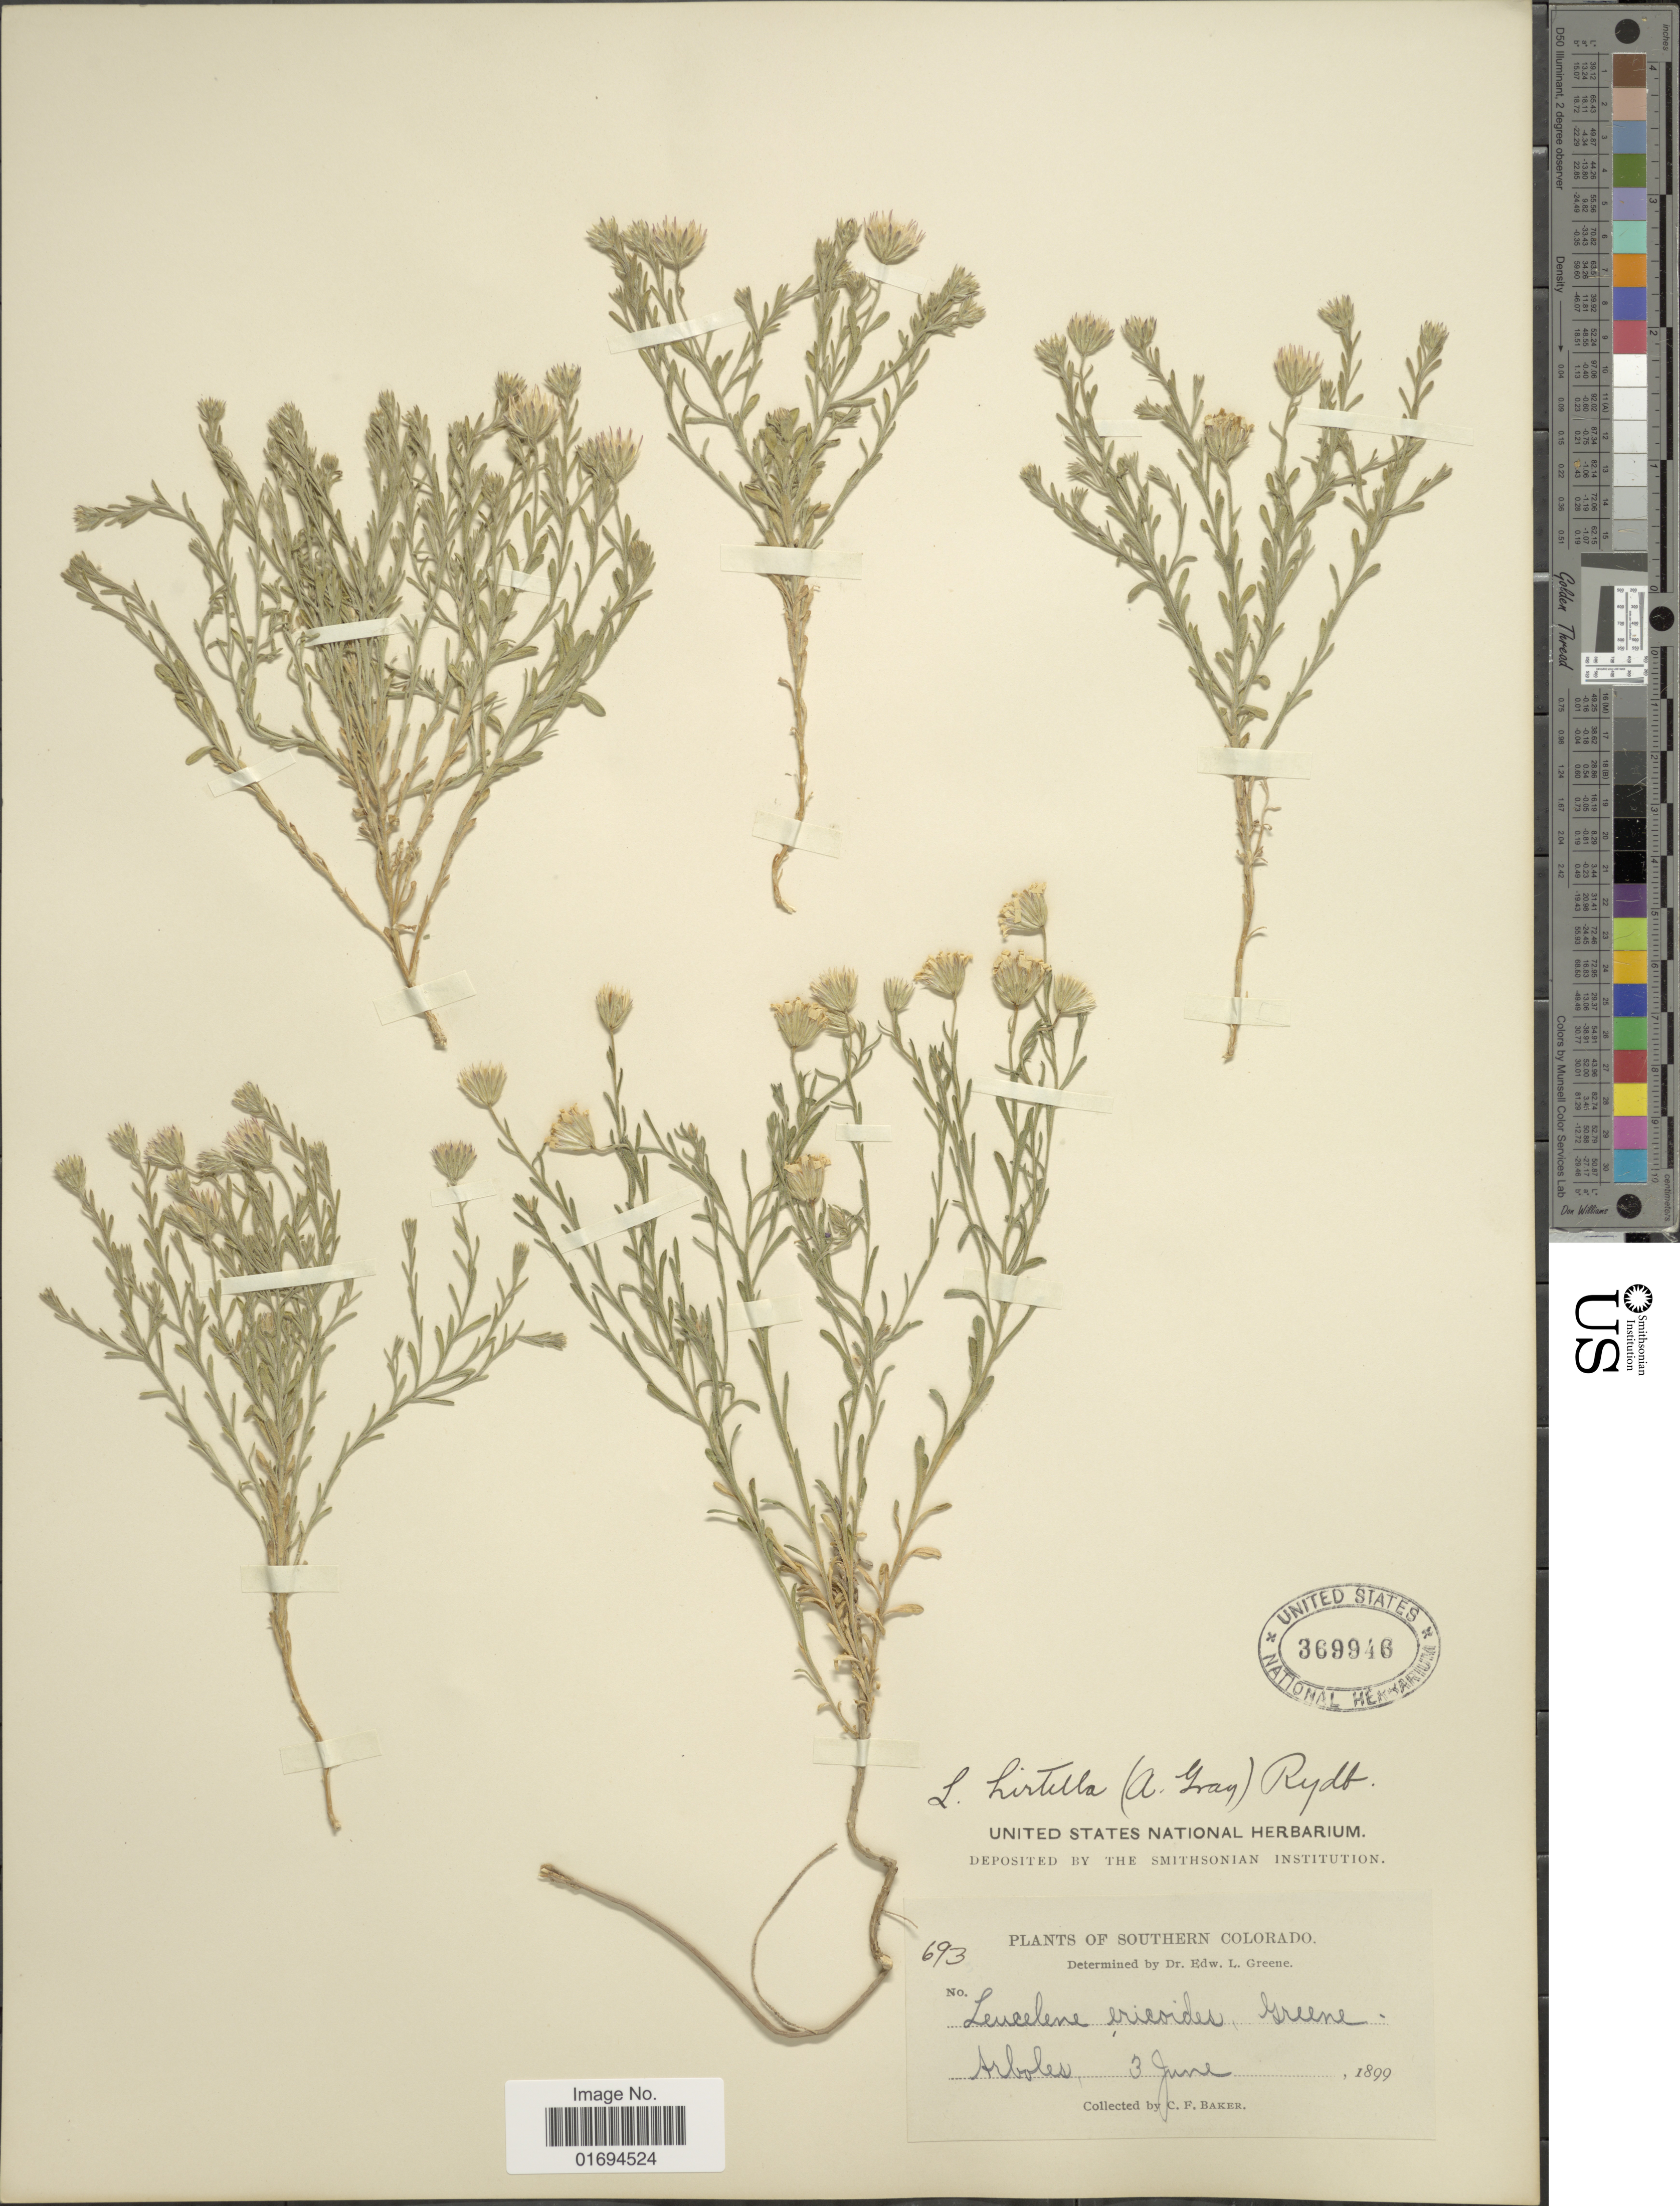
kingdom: Plantae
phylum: Tracheophyta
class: Magnoliopsida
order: Asterales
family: Asteraceae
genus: Chaetopappa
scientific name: Chaetopappa ericoides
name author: (Torr.) G.L. Nesom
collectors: C. F. Baker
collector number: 693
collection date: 1899-06-03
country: United States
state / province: Colorado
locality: Southern Colorado, Arboles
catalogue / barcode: US 369946